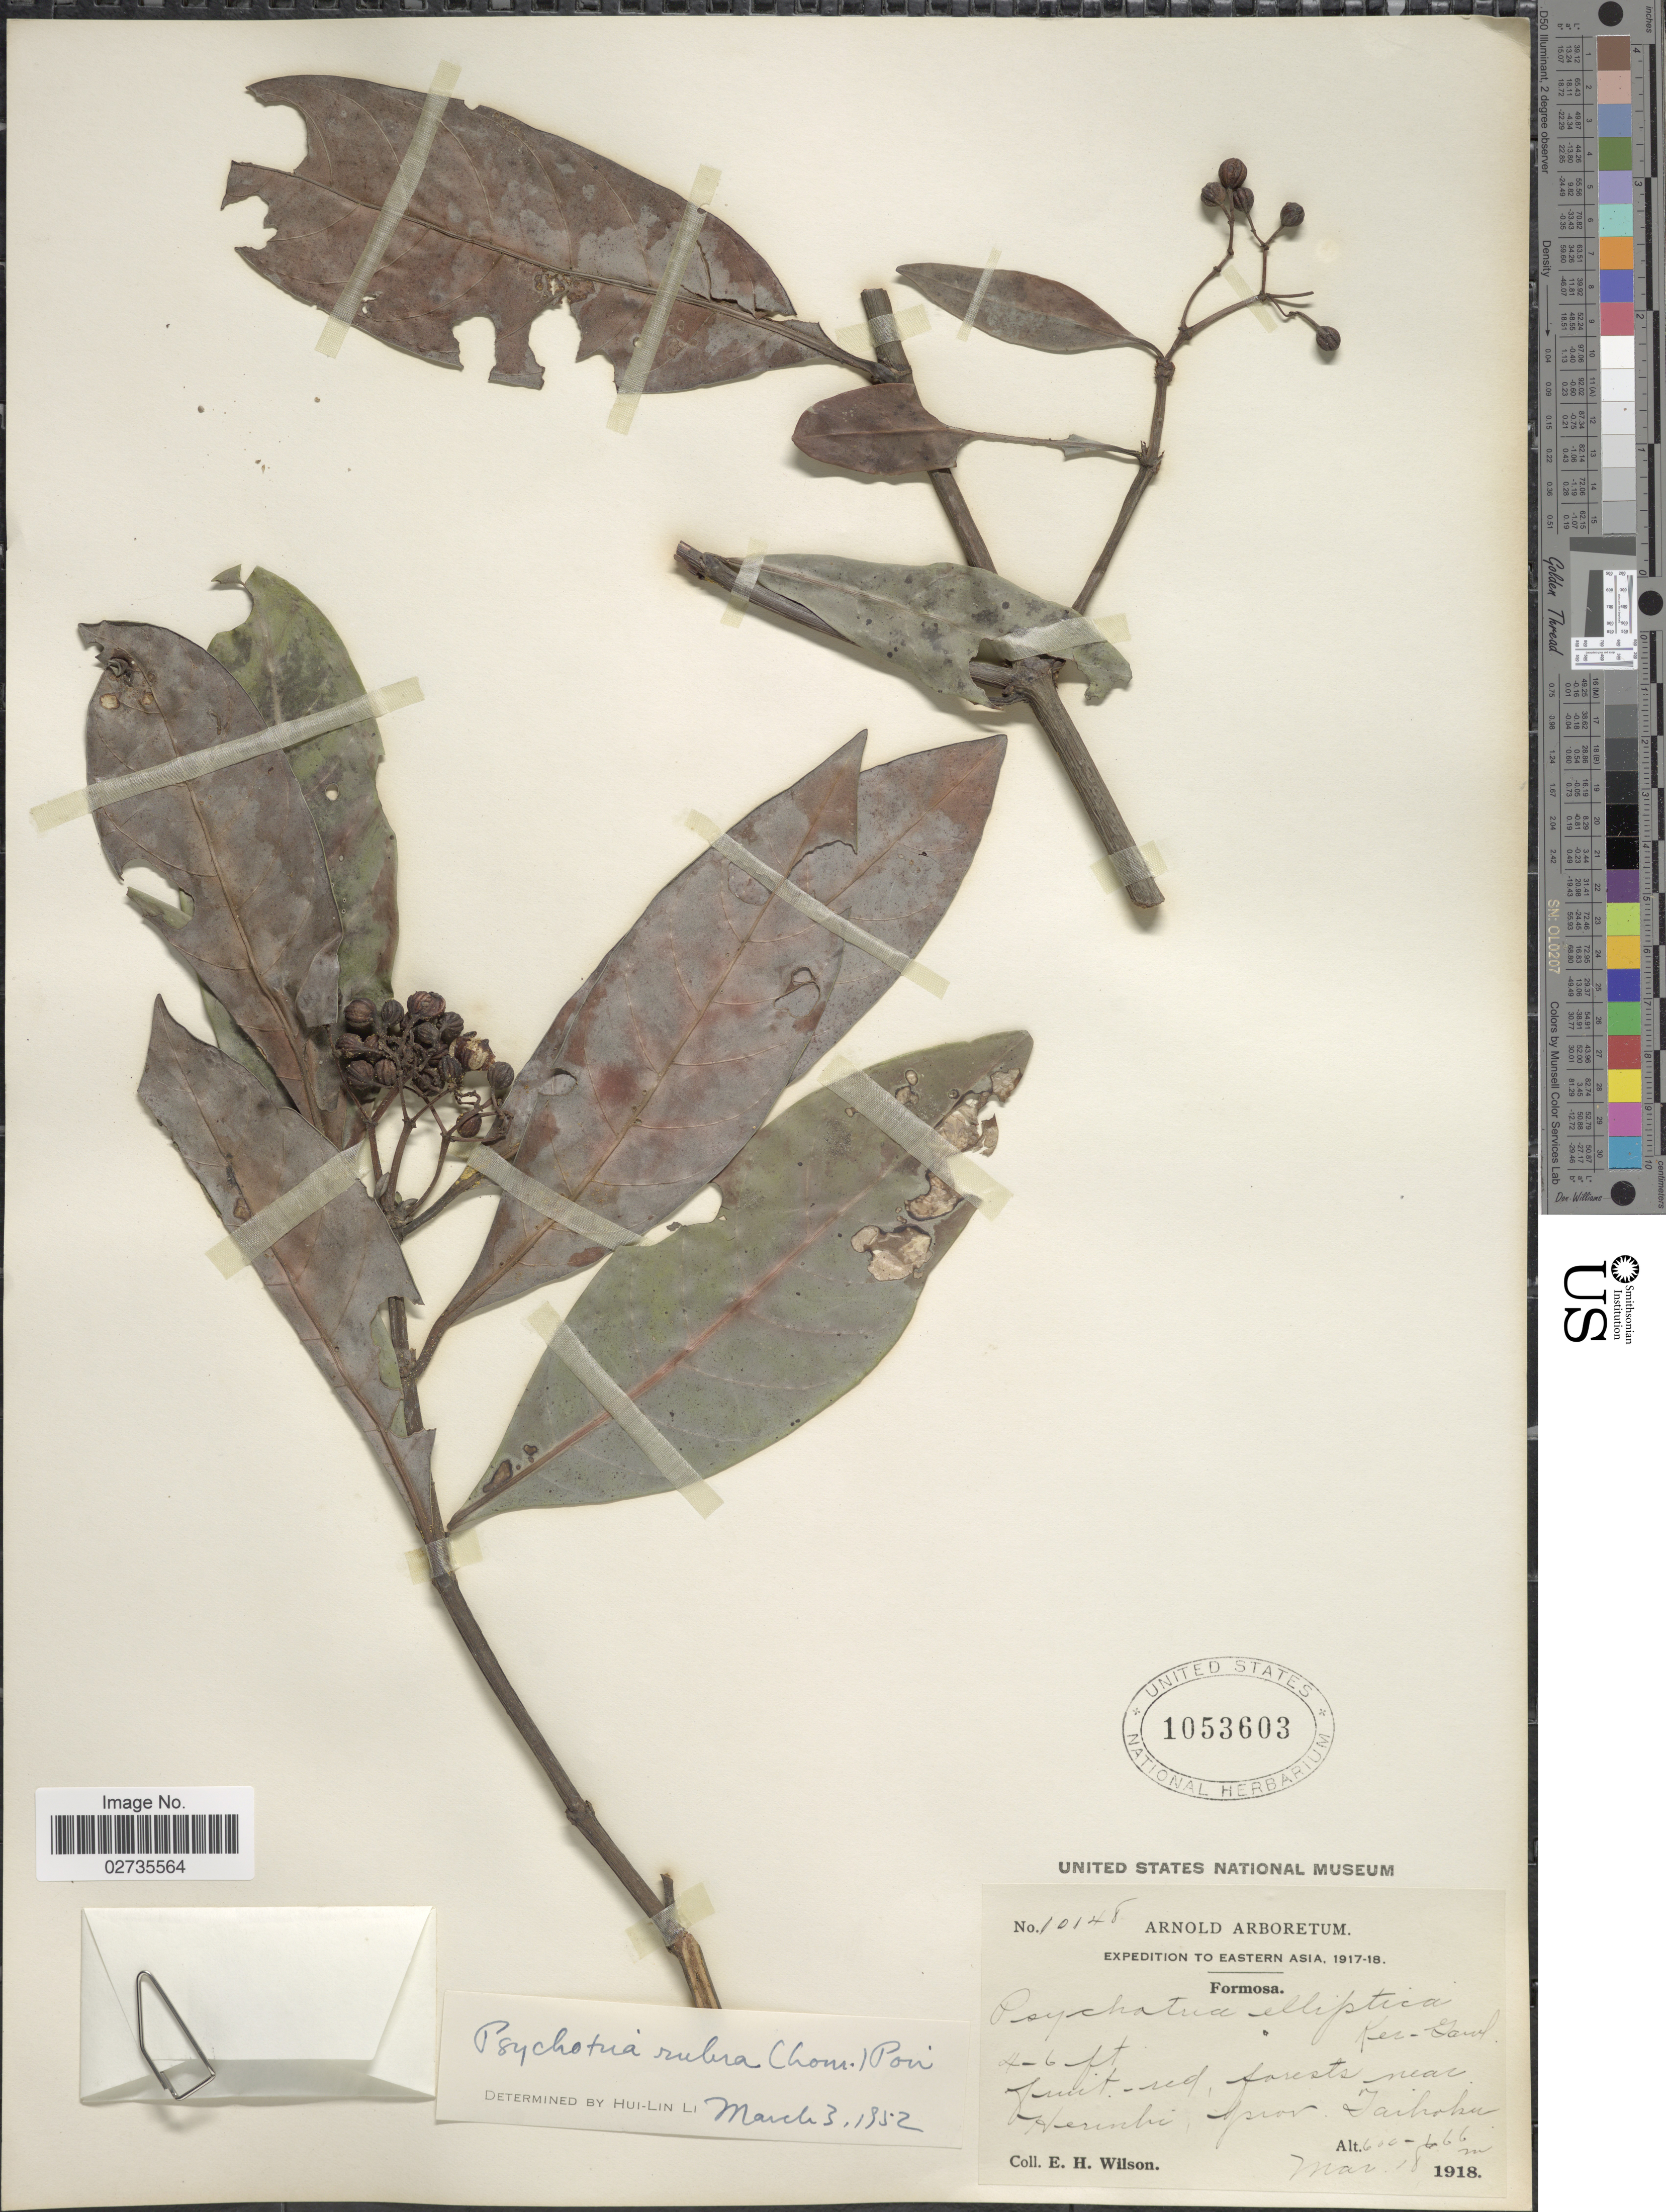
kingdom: Plantae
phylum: Tracheophyta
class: Magnoliopsida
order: Gentianales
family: Rubiaceae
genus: Psychotria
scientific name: Psychotria rubra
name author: (Lour.) Poir.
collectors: E. Wilson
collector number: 10148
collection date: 1918-03-18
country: Taiwan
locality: Formosa. near Herinbi, prov. Taihoku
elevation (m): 600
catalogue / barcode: US 1053603